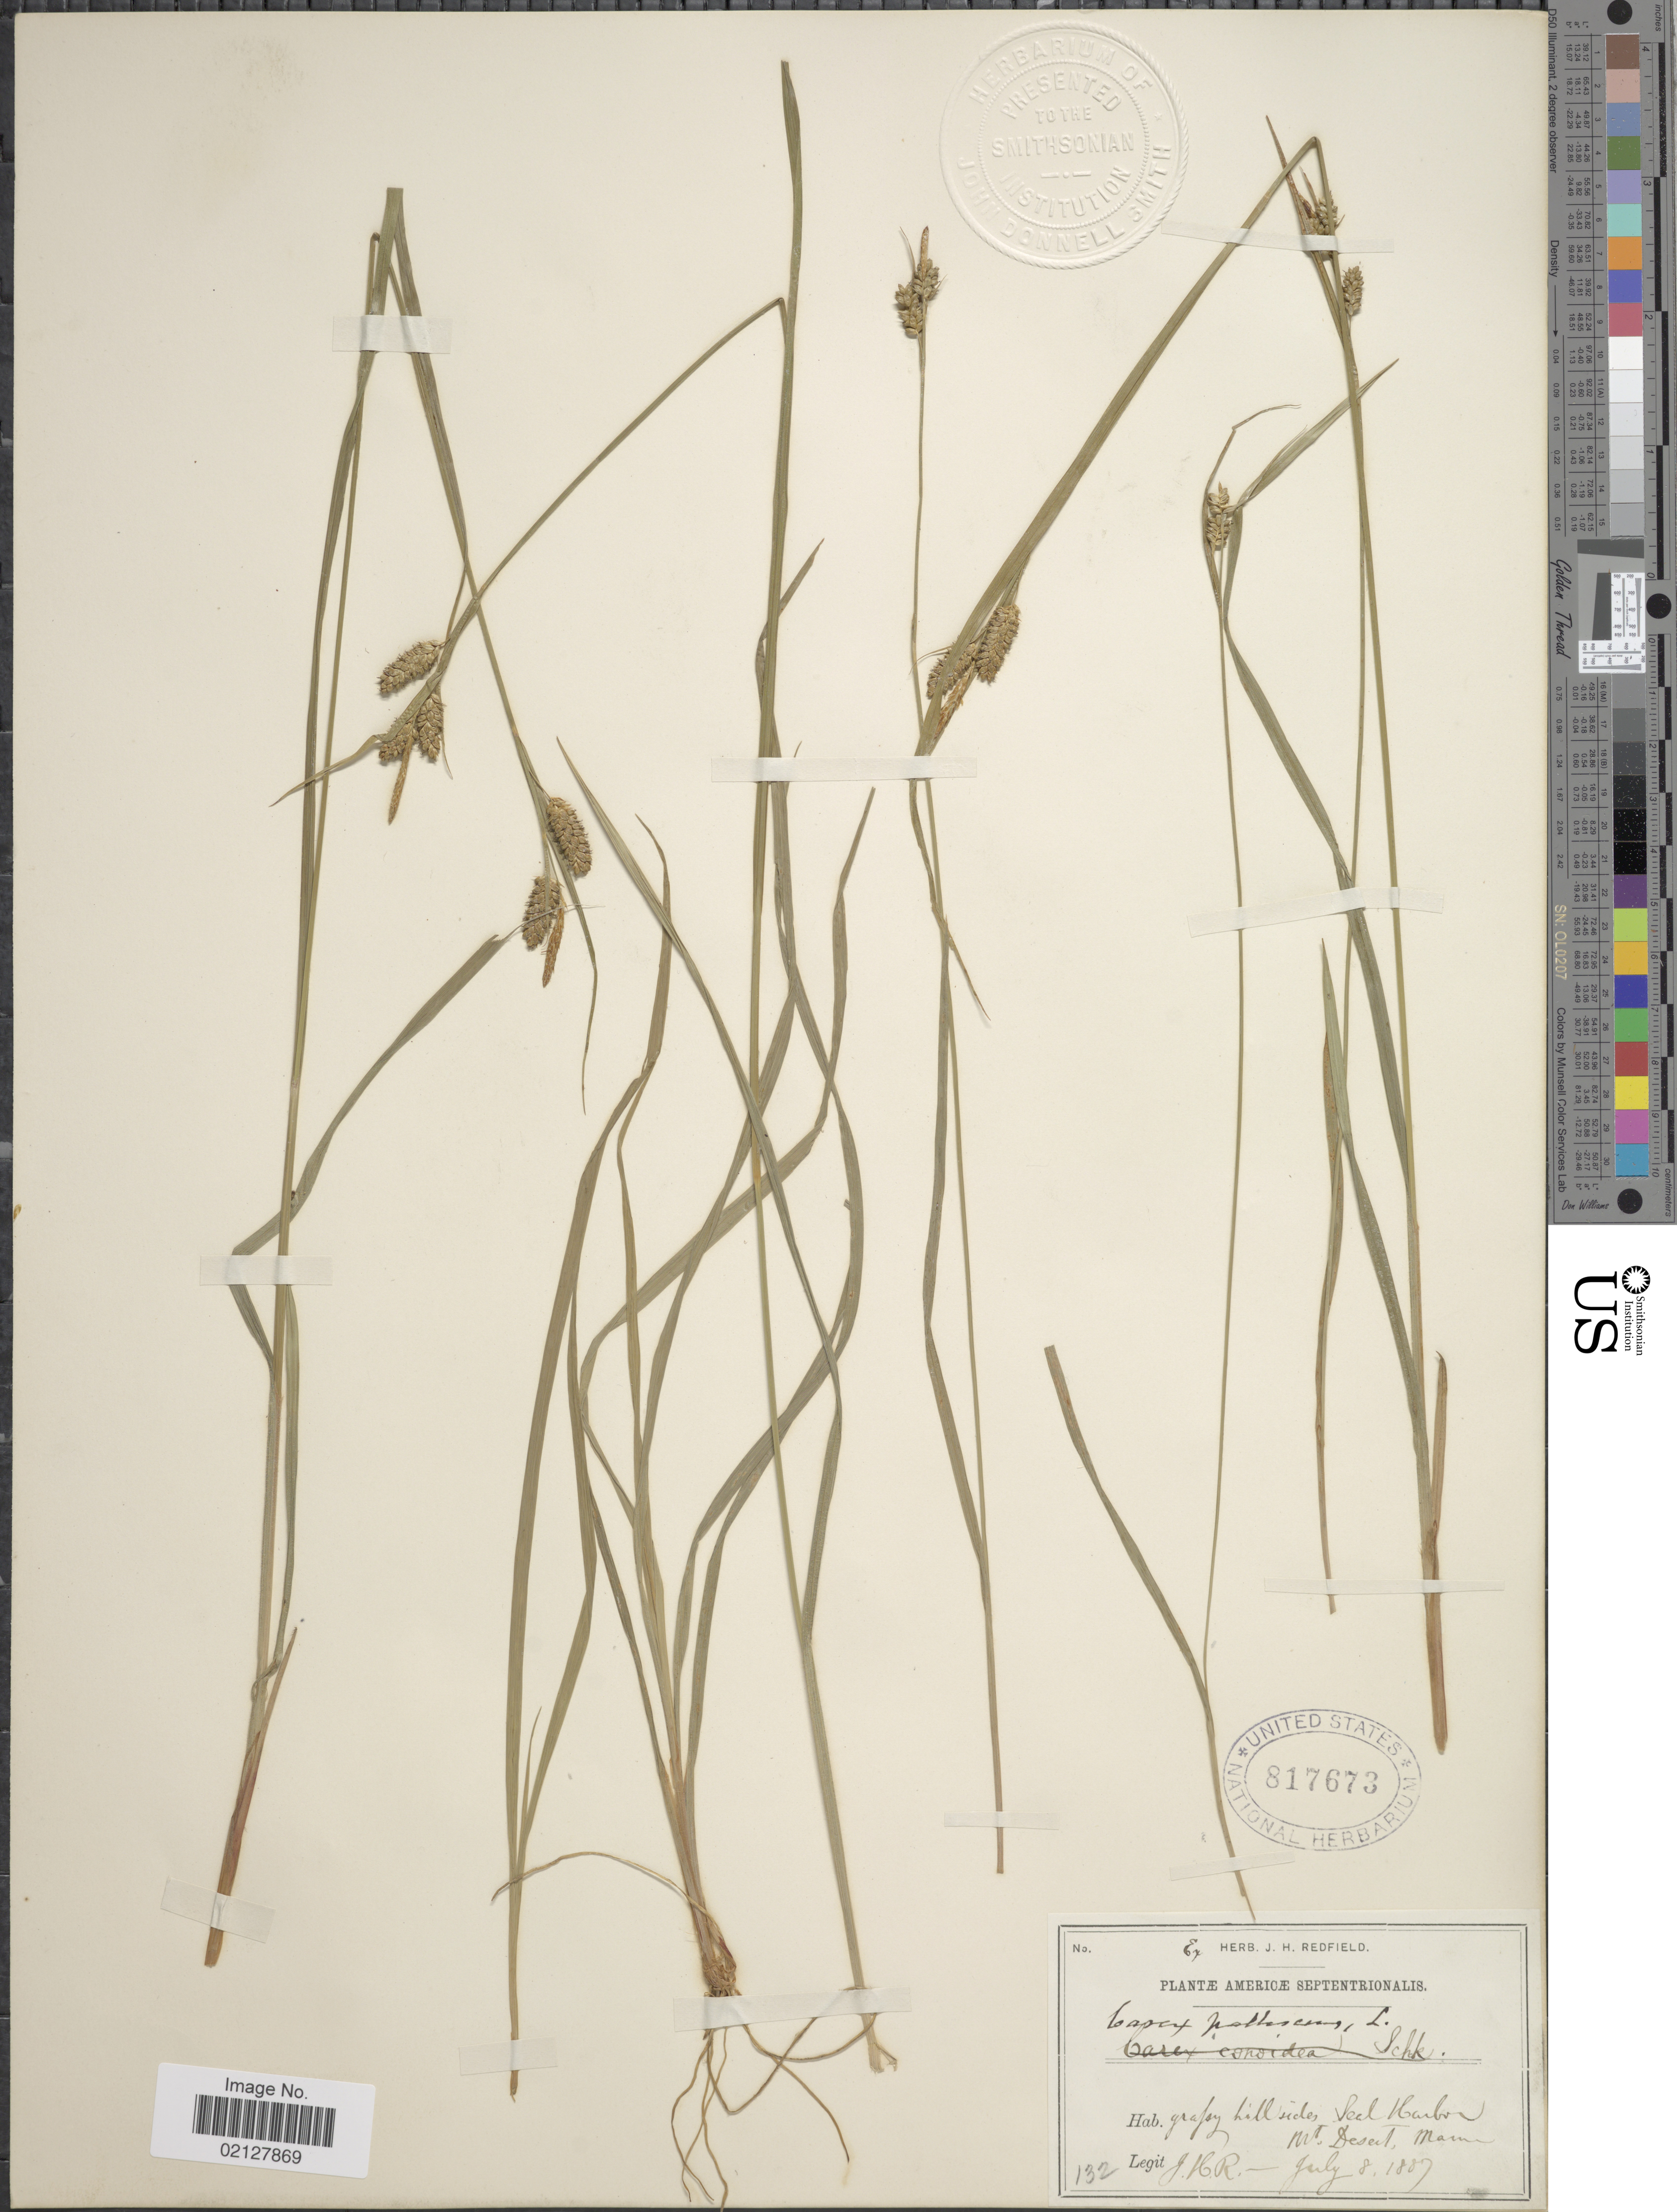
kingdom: Plantae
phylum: Tracheophyta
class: Liliopsida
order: Poales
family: Cyperaceae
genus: Carex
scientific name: Carex pallescens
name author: L.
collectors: J. Redfield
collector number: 132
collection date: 1887-07-08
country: United States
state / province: Maine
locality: Seal Harbor, Mt. Desert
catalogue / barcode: US 817673